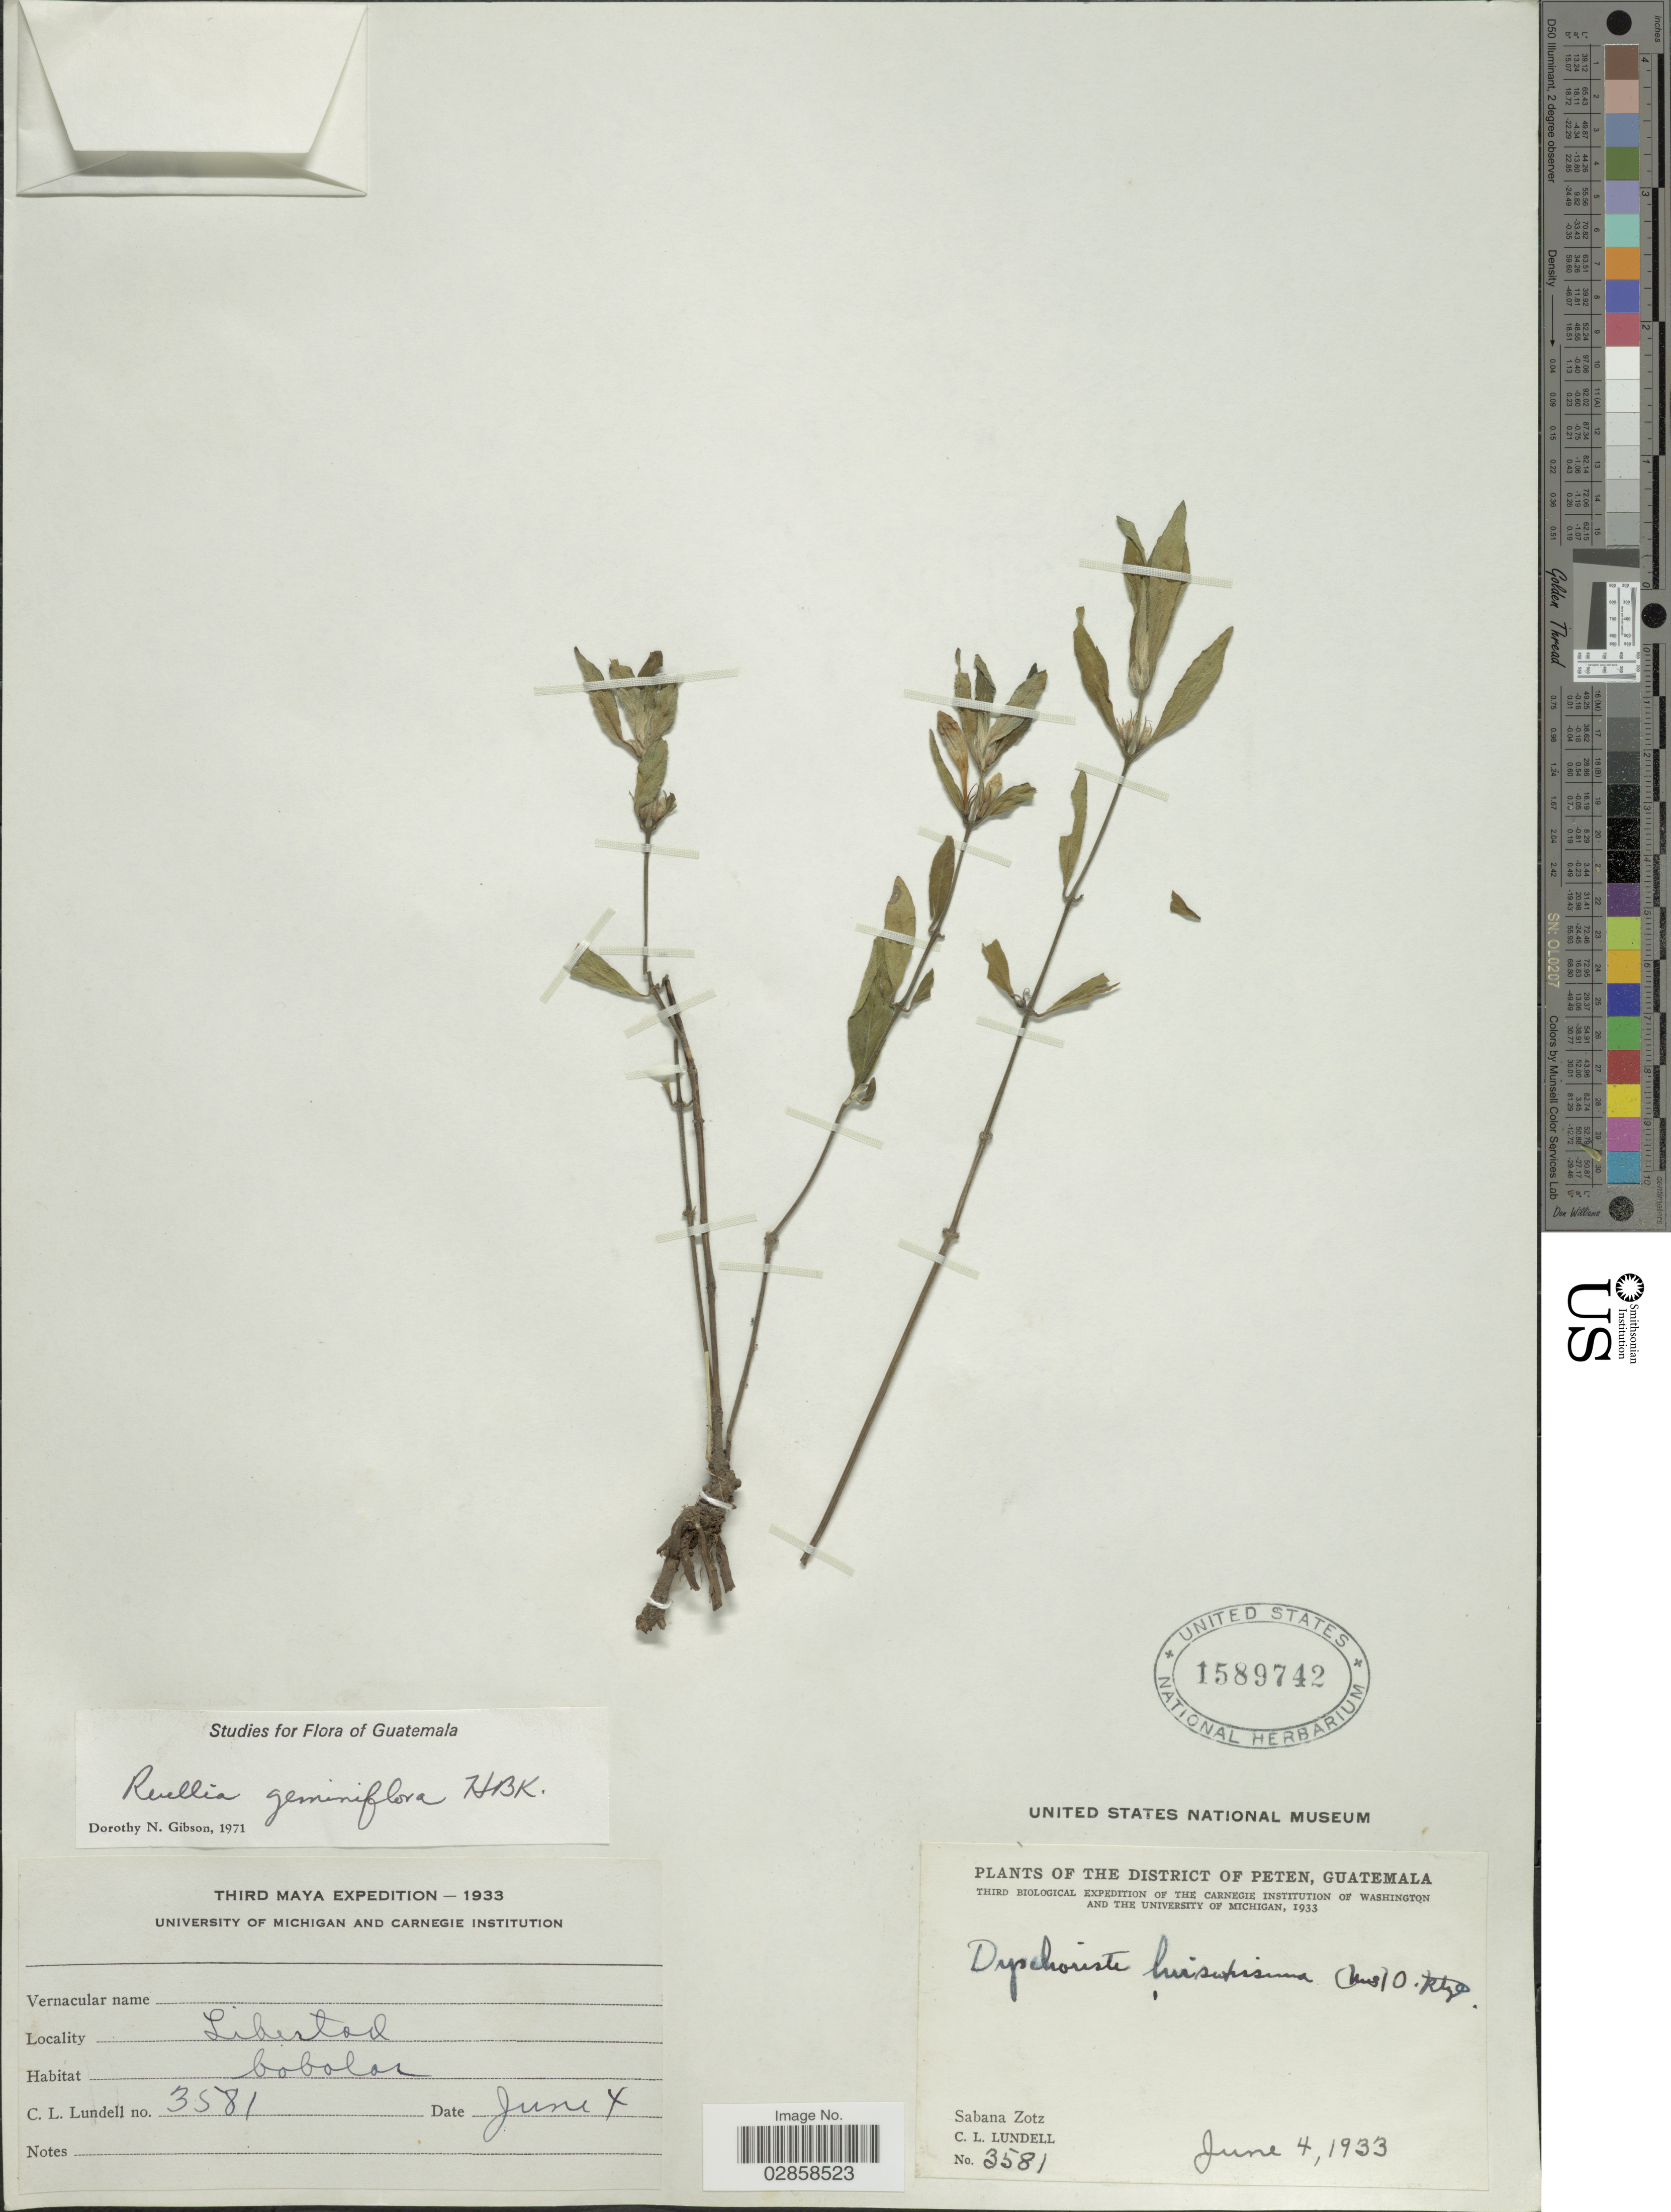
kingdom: Plantae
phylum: Tracheophyta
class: Magnoliopsida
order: Lamiales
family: Acanthaceae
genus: Ruellia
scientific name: Ruellia geminiflora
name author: Kunth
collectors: C. L. Lundell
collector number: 3581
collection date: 1933-06-04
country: Guatemala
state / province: El Petén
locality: The District of Peten. Sabana Zotz.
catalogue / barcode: US 1589742